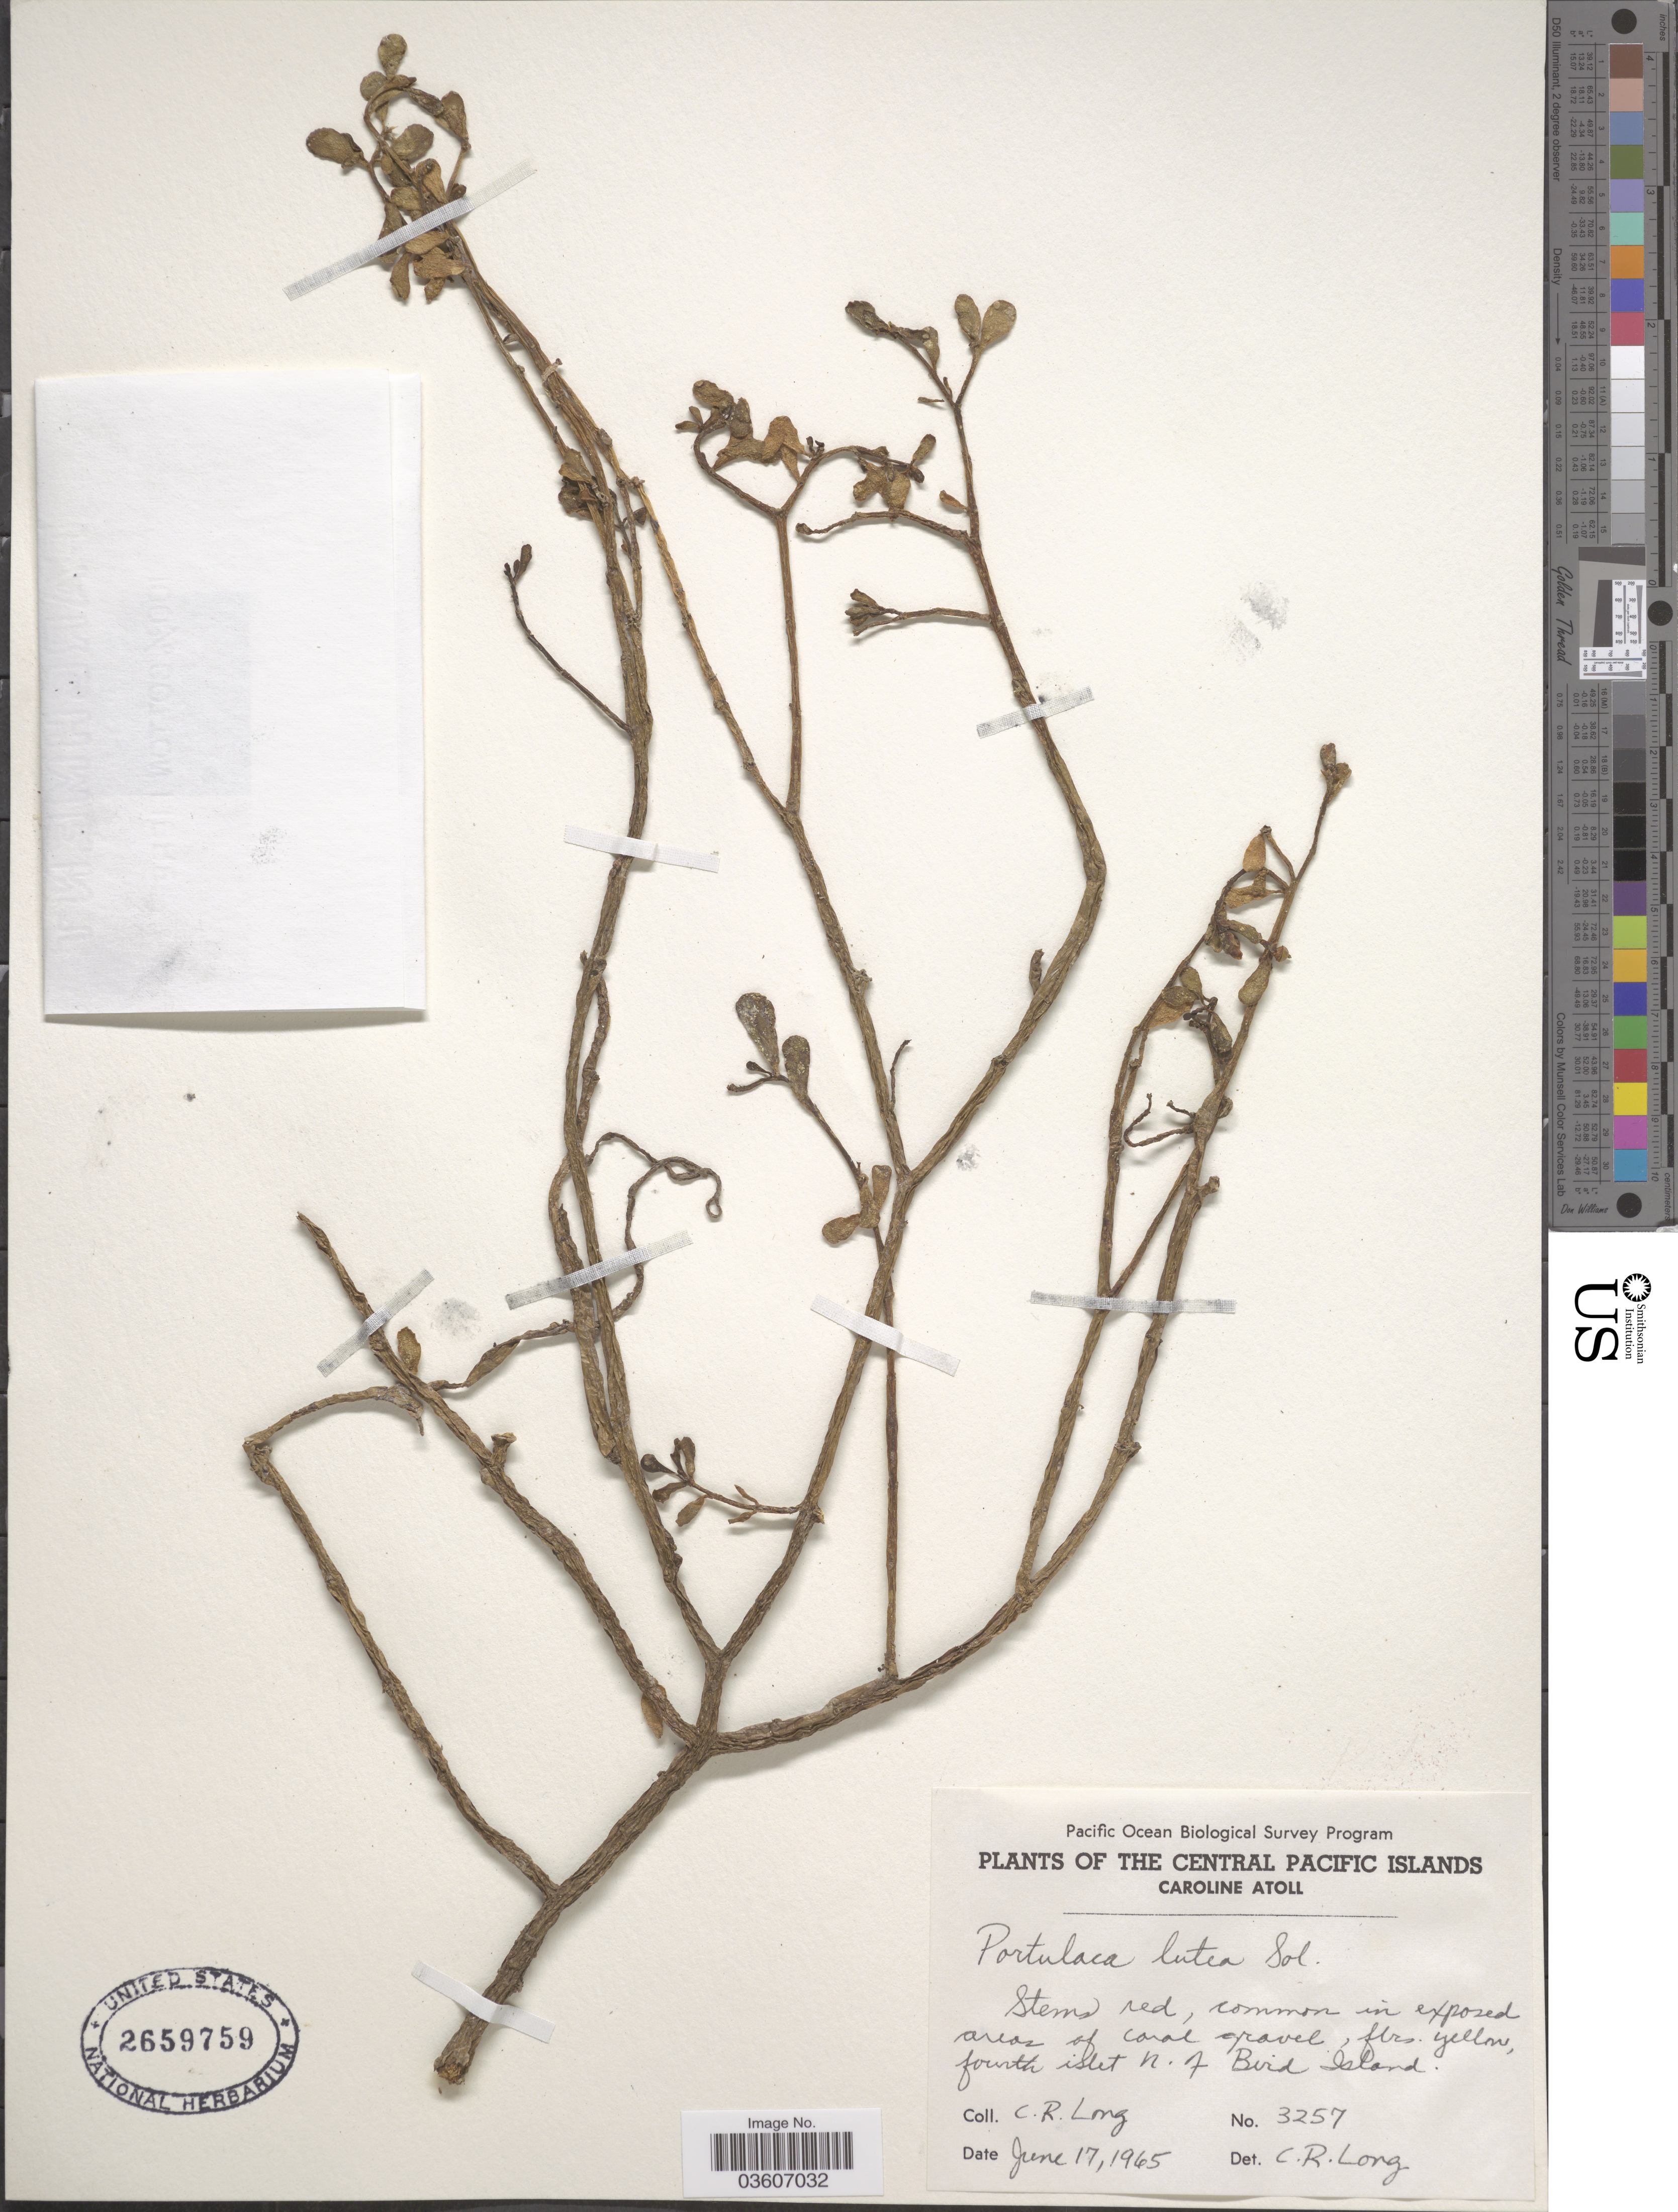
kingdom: Plantae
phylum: Tracheophyta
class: Magnoliopsida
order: Caryophyllales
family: Portulacaceae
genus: Portulaca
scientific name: Portulaca lutea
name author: Sol. ex G. Forst.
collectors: C. R. Long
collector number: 3257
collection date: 1965-06-17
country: Kiribati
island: Caroline Atoll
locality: The Central Pacific Islands. Caroline Atoll. Fourth islet N. of Bird Island.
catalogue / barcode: US 2659759